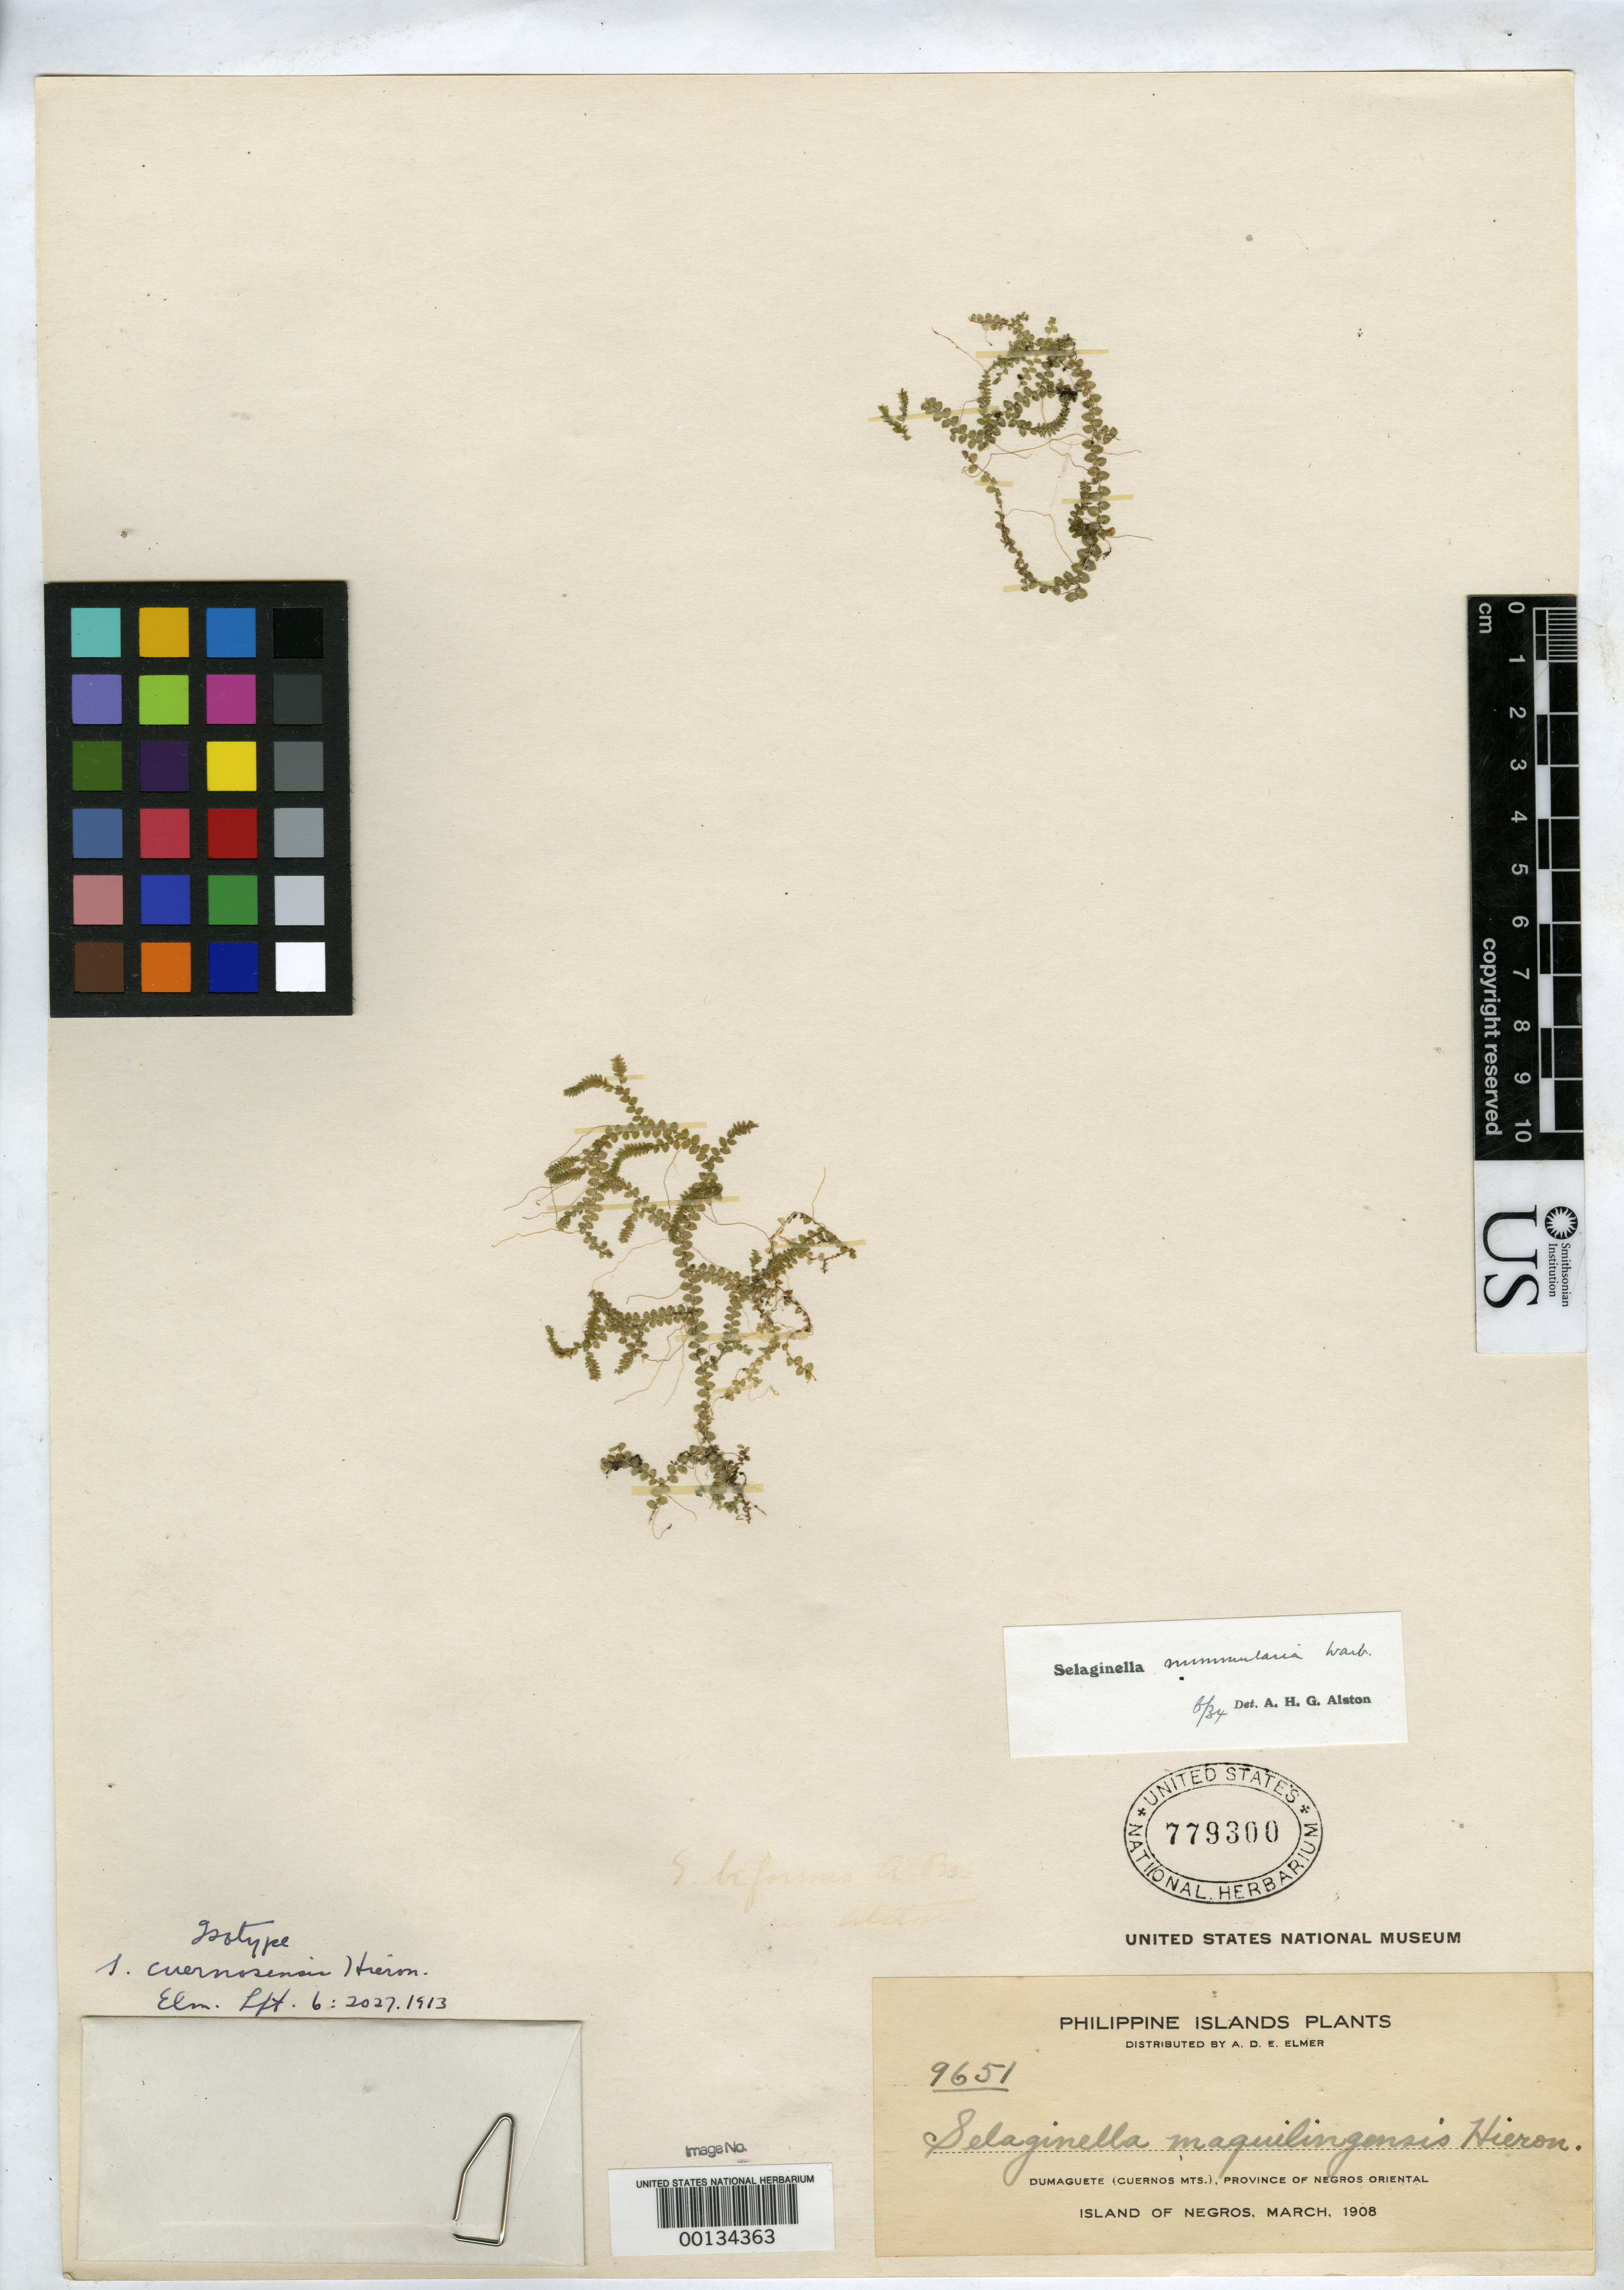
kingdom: Plantae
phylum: Tracheophyta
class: Lycopodiopsida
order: Selaginellales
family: Selaginellaceae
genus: Selaginella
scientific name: Selaginella cuernosensis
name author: Hieron. in Elmer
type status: Isotype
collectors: A. D. E. Elmer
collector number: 9651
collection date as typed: Mar 1906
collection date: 1906-03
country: Philippines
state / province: Central Visayas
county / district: Negros Oriental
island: Negros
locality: Dumaguete, Cuernos Mts.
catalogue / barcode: US 779300